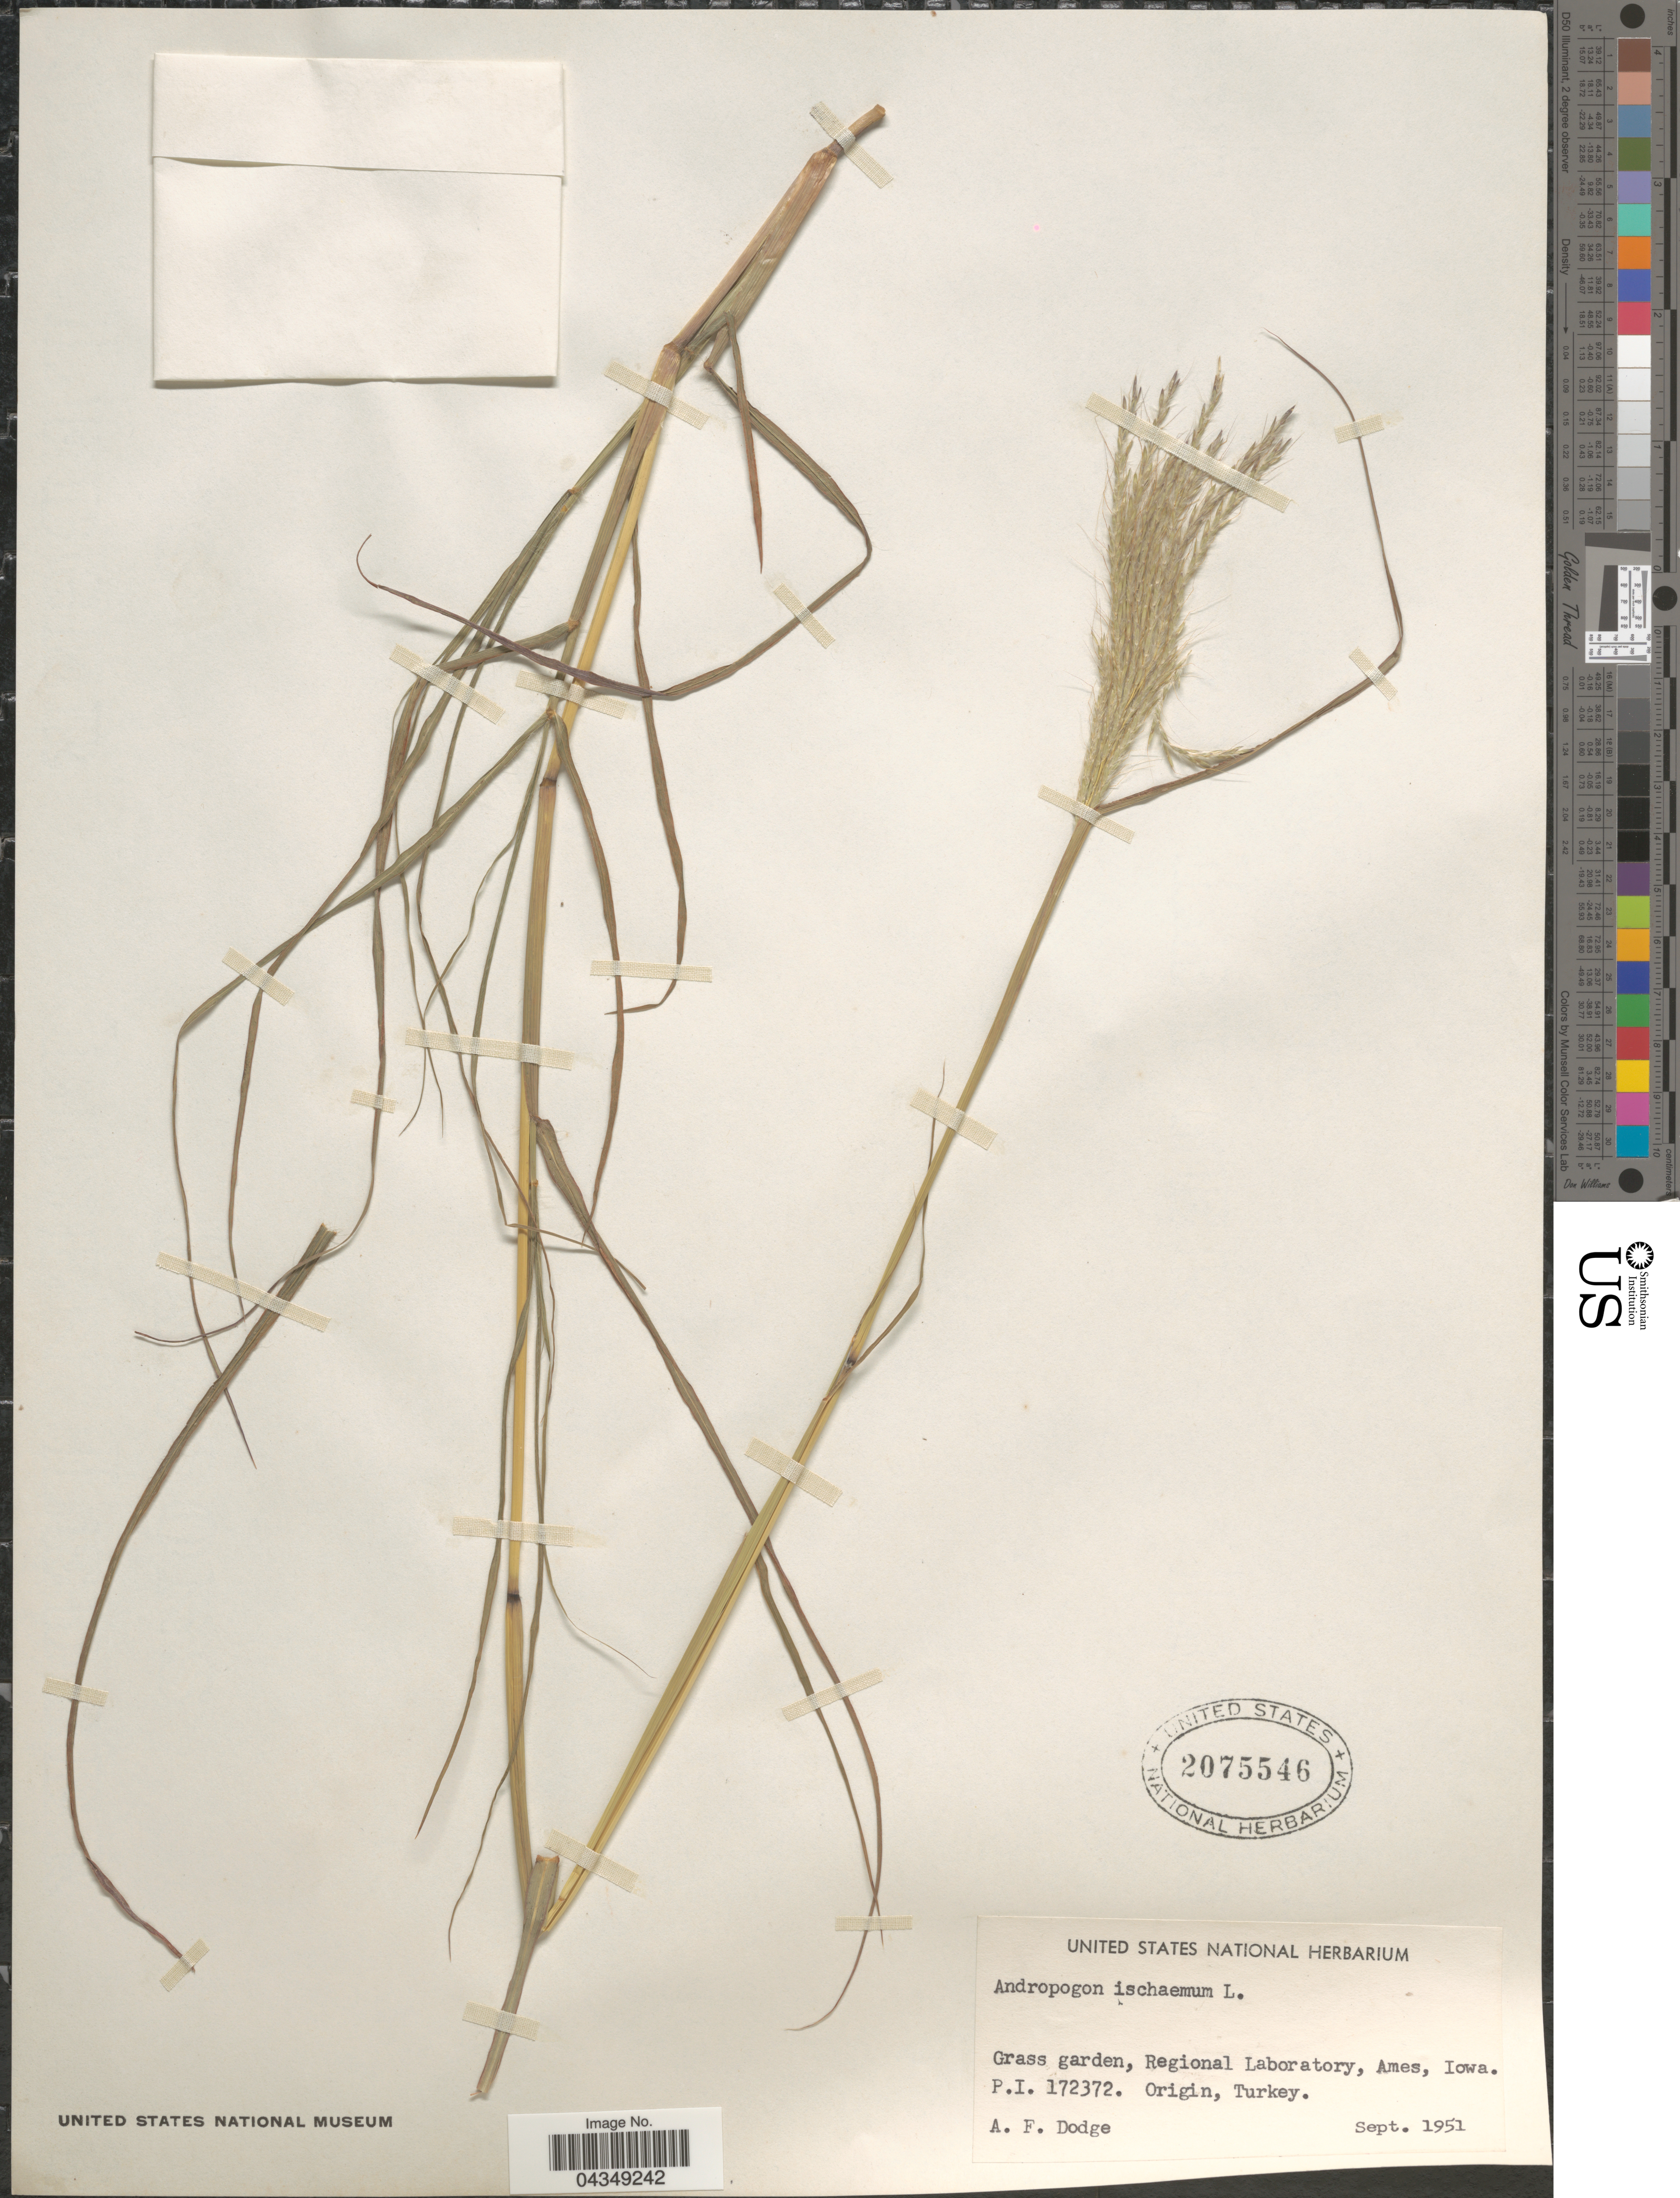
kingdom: Plantae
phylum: Tracheophyta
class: Liliopsida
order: Poales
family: Poaceae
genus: Bothriochloa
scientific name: Bothriochloa ischaemum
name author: (L.) Keng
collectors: A. Dodge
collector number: P.I. 172372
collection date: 1951-09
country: United States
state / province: Iowa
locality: Grass garden, Regional Laboratory, Ames.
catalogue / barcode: US 2075546